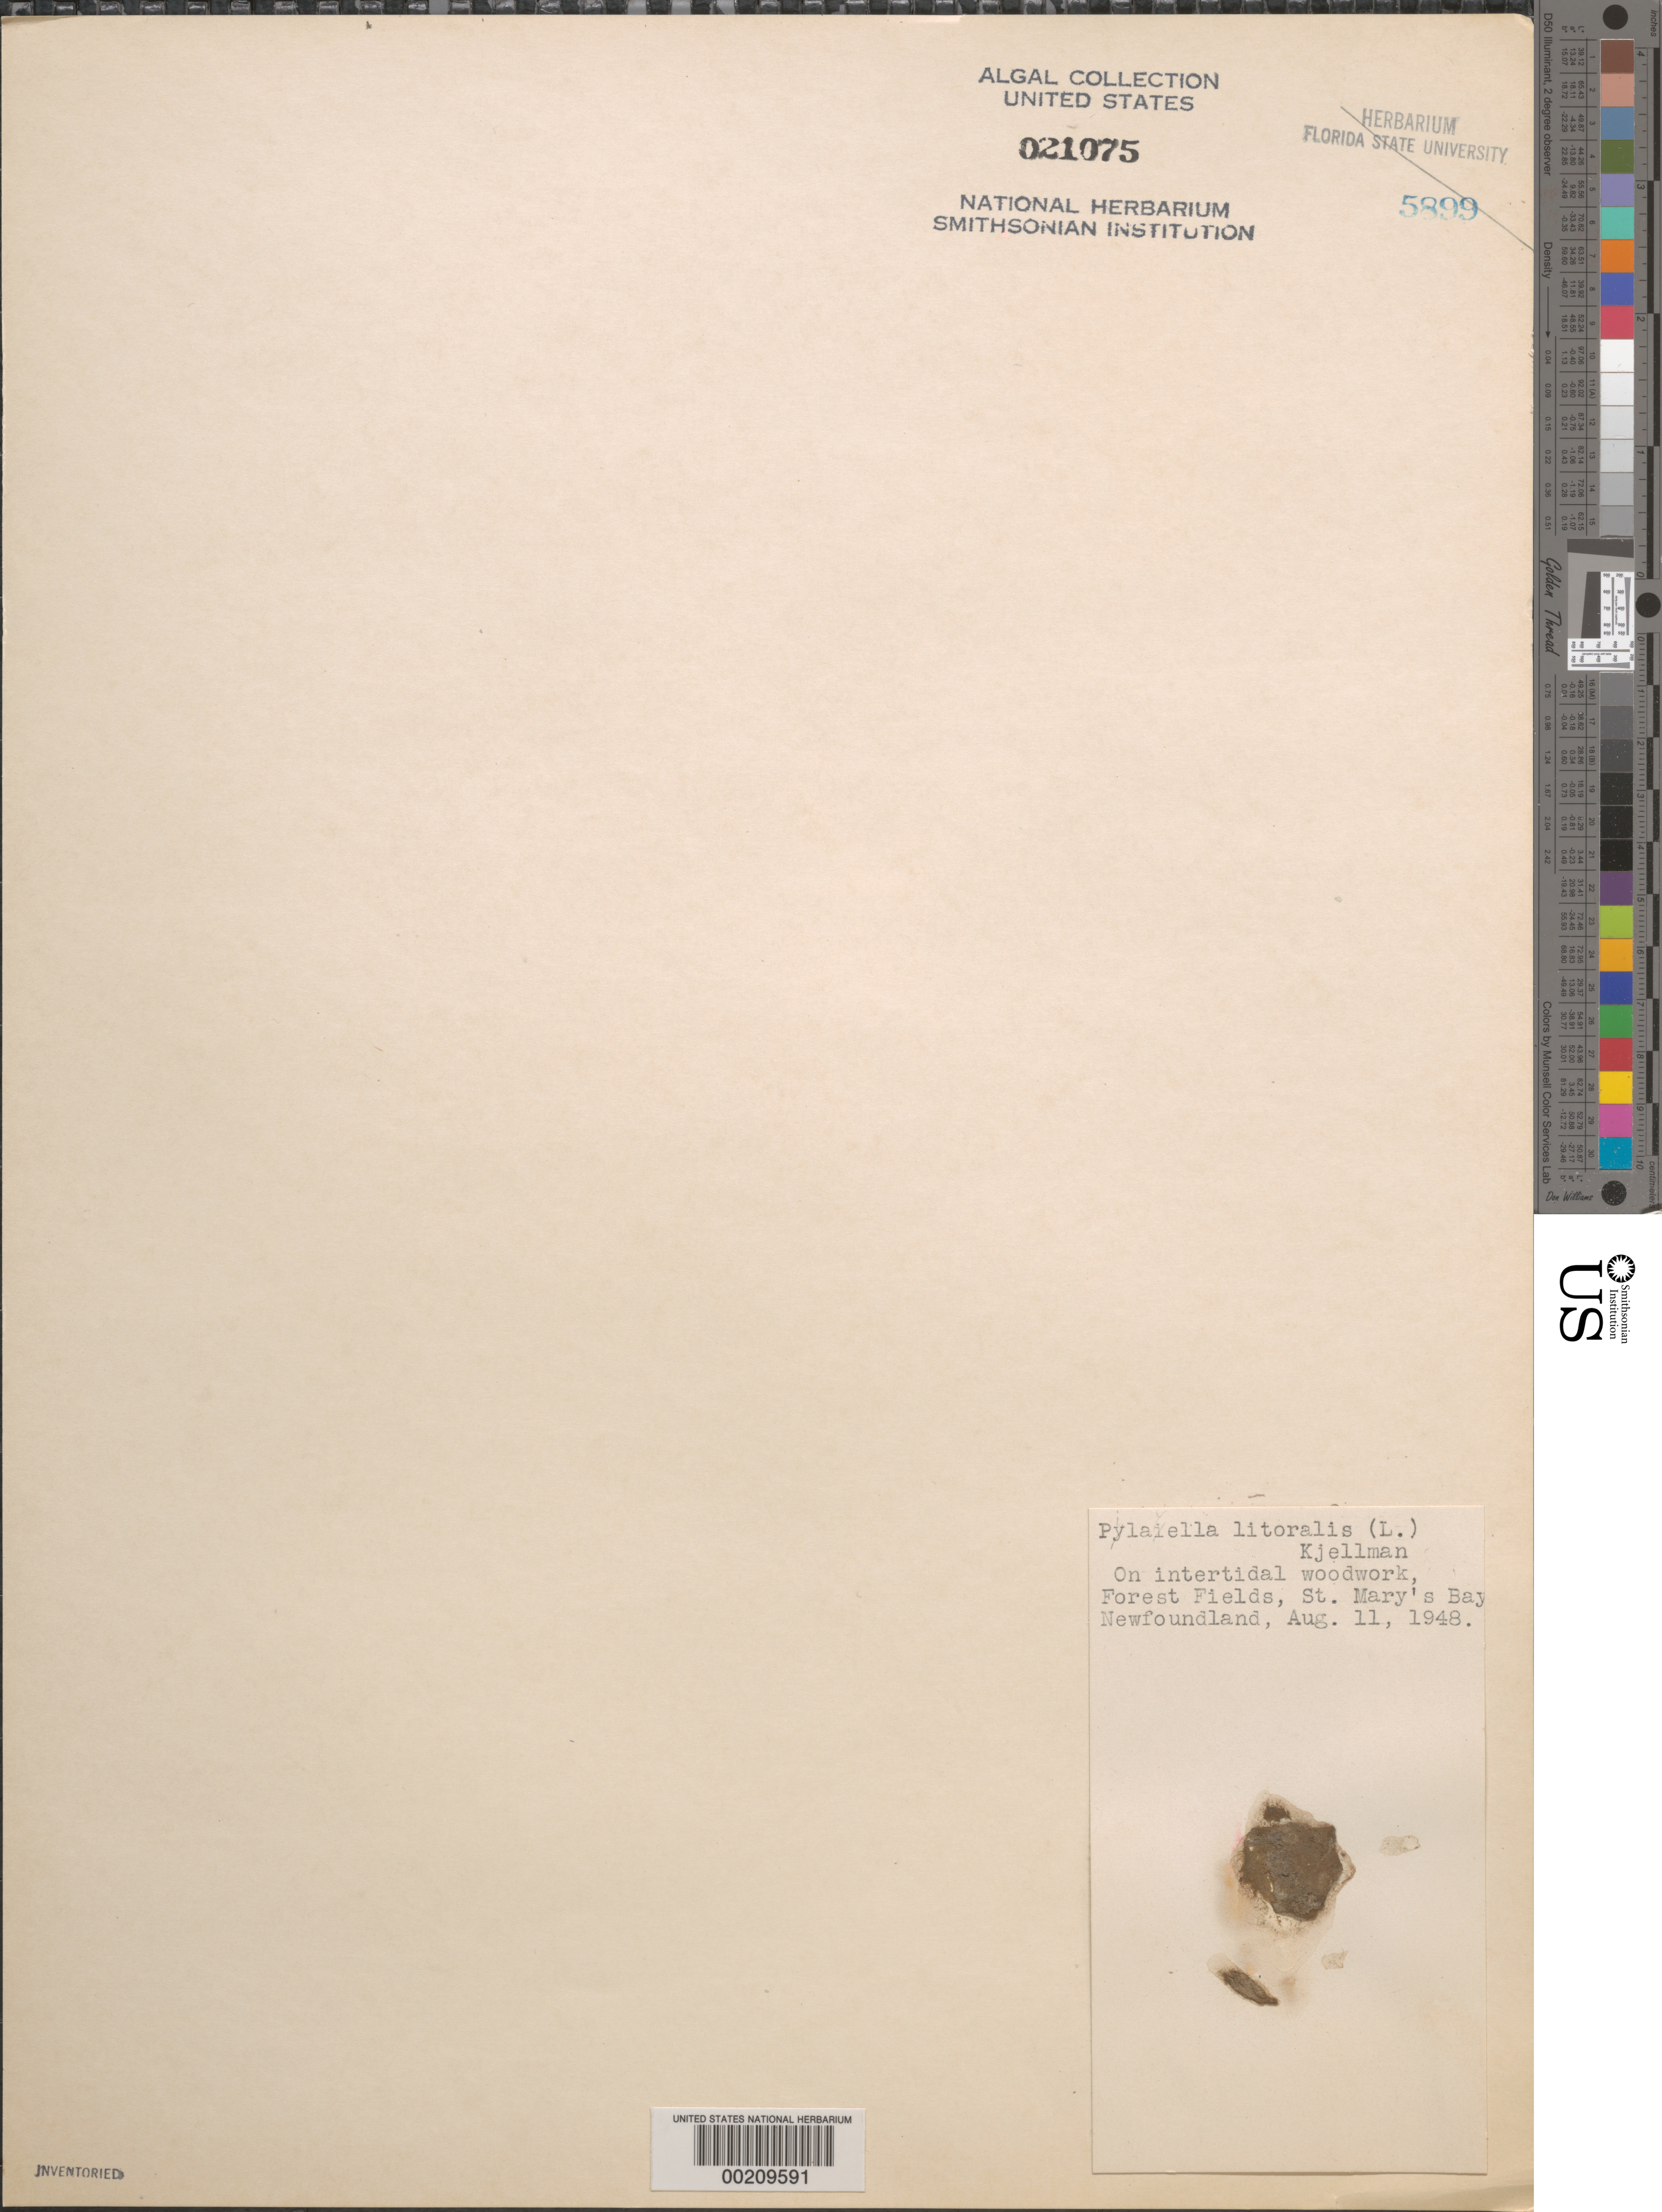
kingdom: Chromista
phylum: Ochrophyta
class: Phaeophyceae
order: Ectocarpales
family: Acinetosporaceae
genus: Pylaiella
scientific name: Pylaiella litoralis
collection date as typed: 11 Aug 1948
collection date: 1948-08-11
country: Canada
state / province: Newfoundland and Labrador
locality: Forest Fields, St. Mary's Bay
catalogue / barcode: US 21075